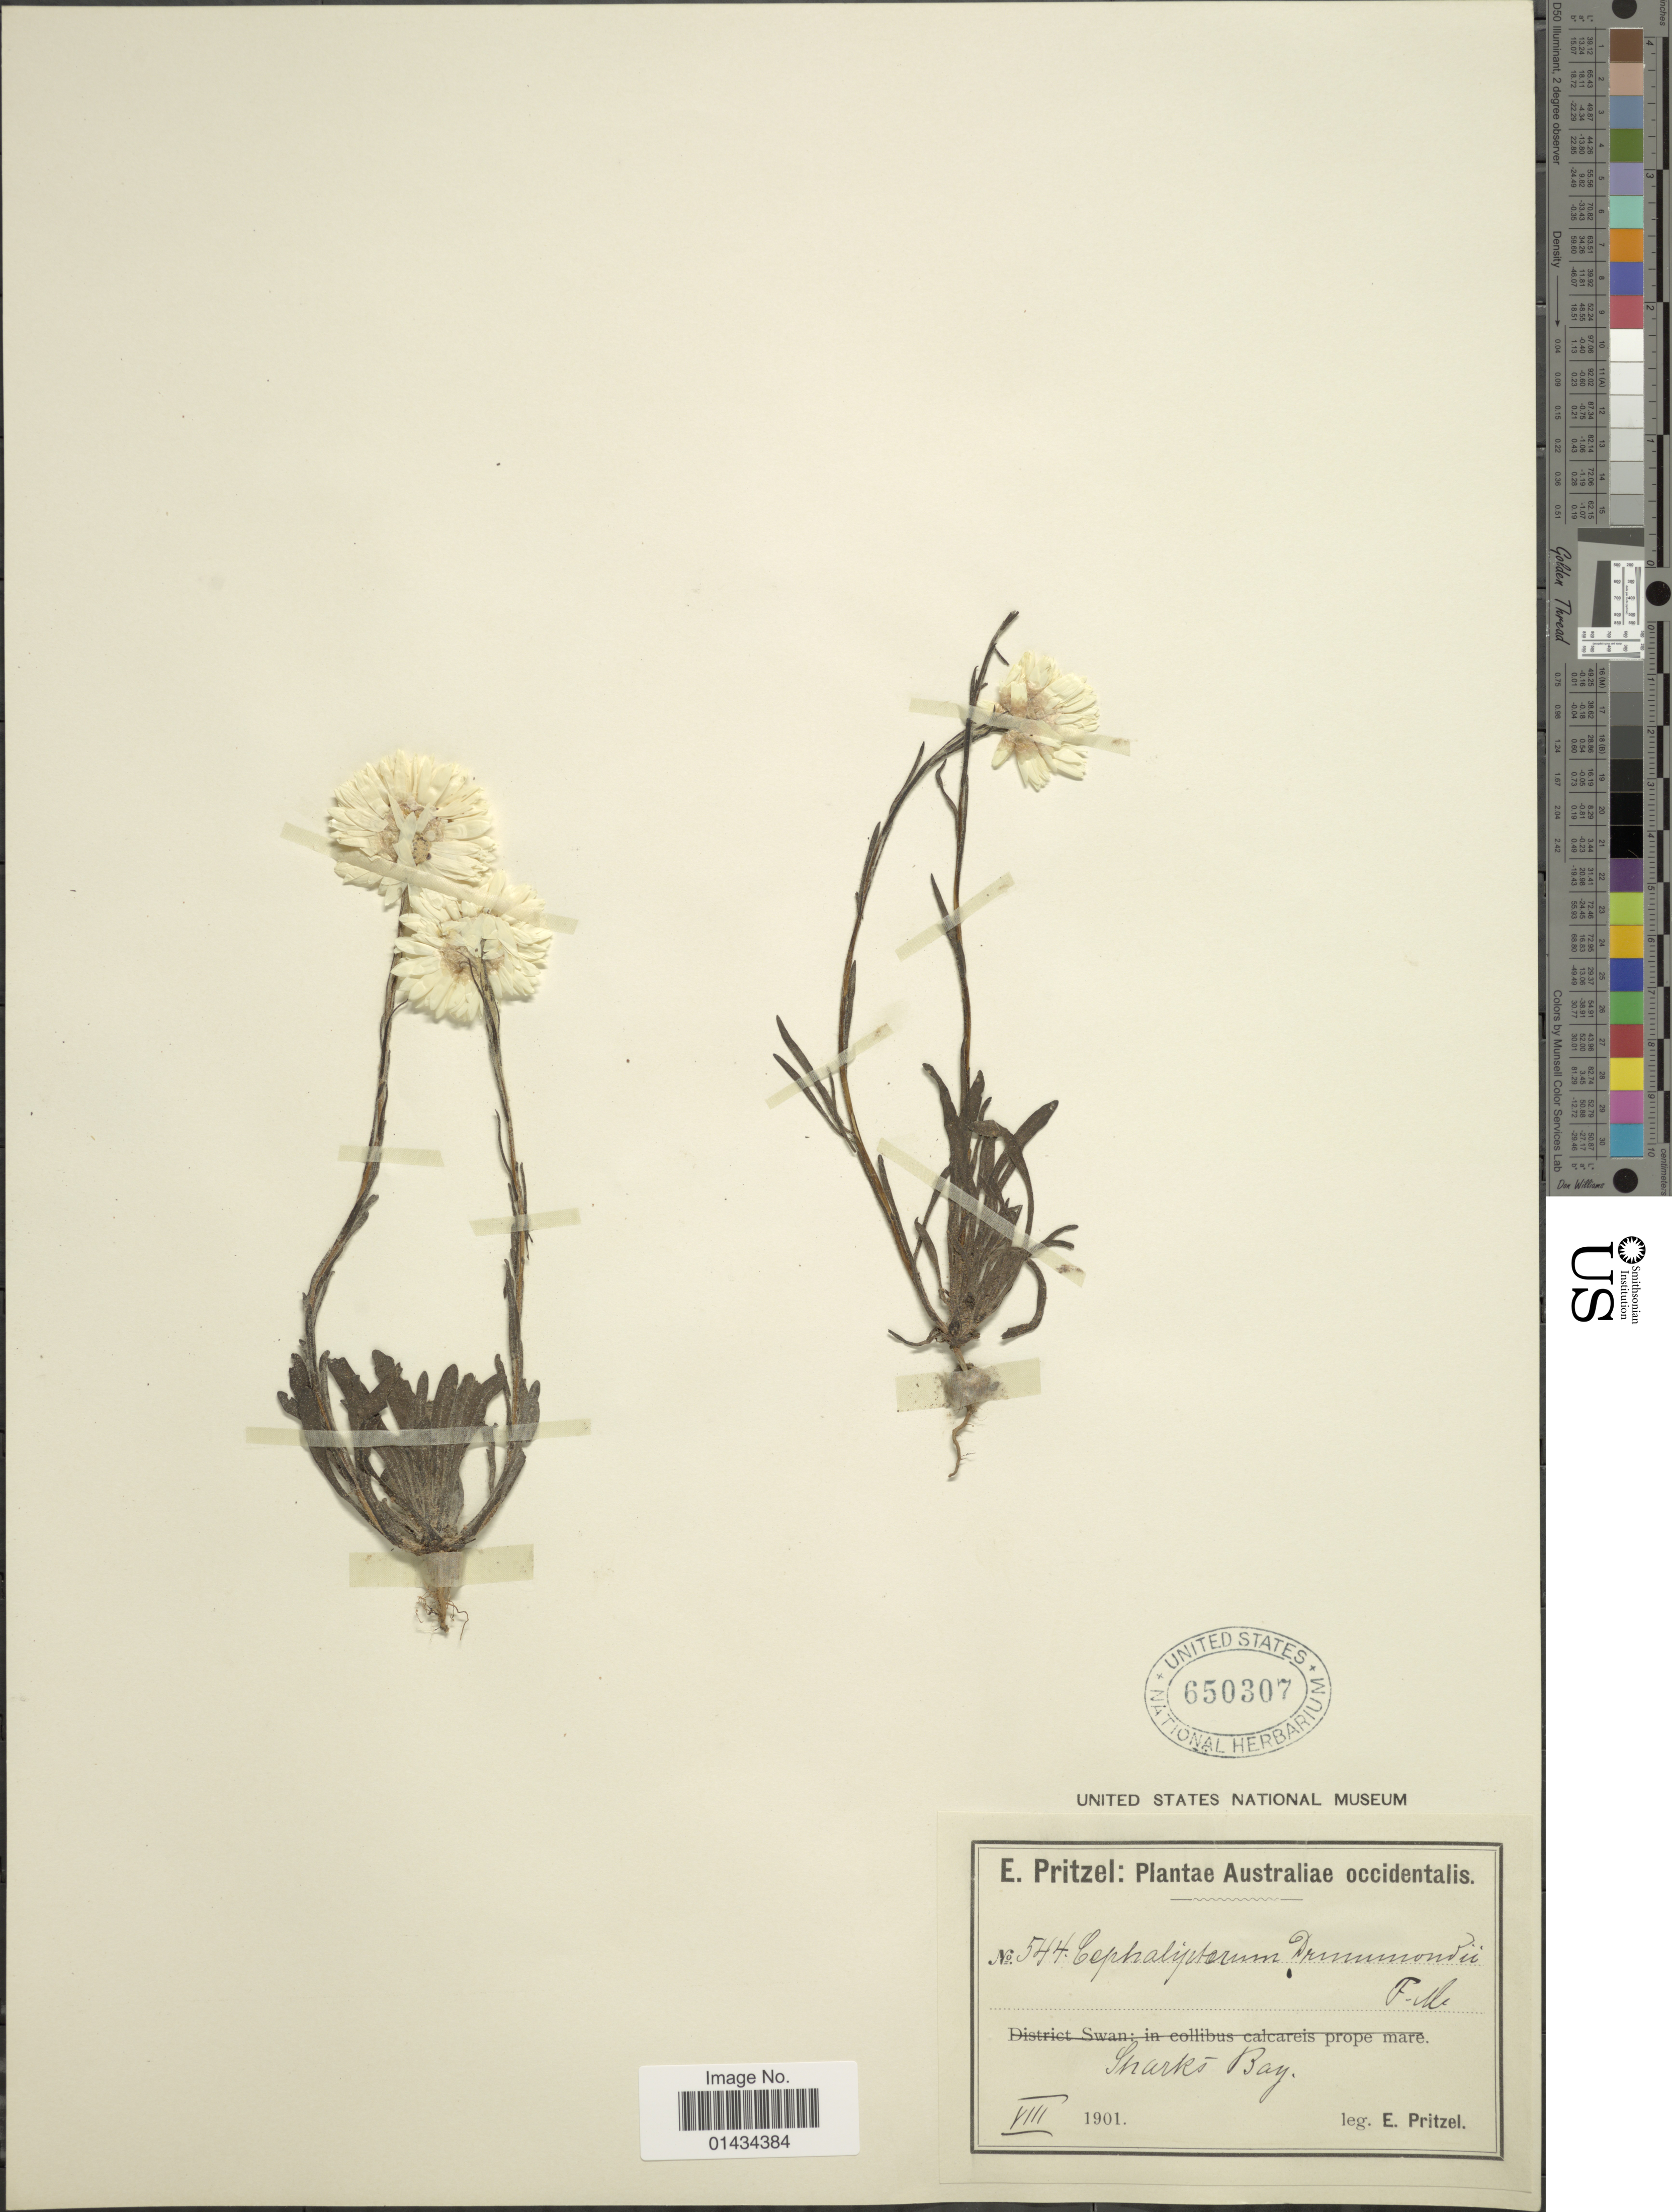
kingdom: Plantae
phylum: Tracheophyta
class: Magnoliopsida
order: Asterales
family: Asteraceae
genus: Cephalipterum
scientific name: Cephalipterum drummondii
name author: A. Gray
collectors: E. G. Pritzel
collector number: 544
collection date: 1901-08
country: Australia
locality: Sharks Bay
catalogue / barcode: US 650307